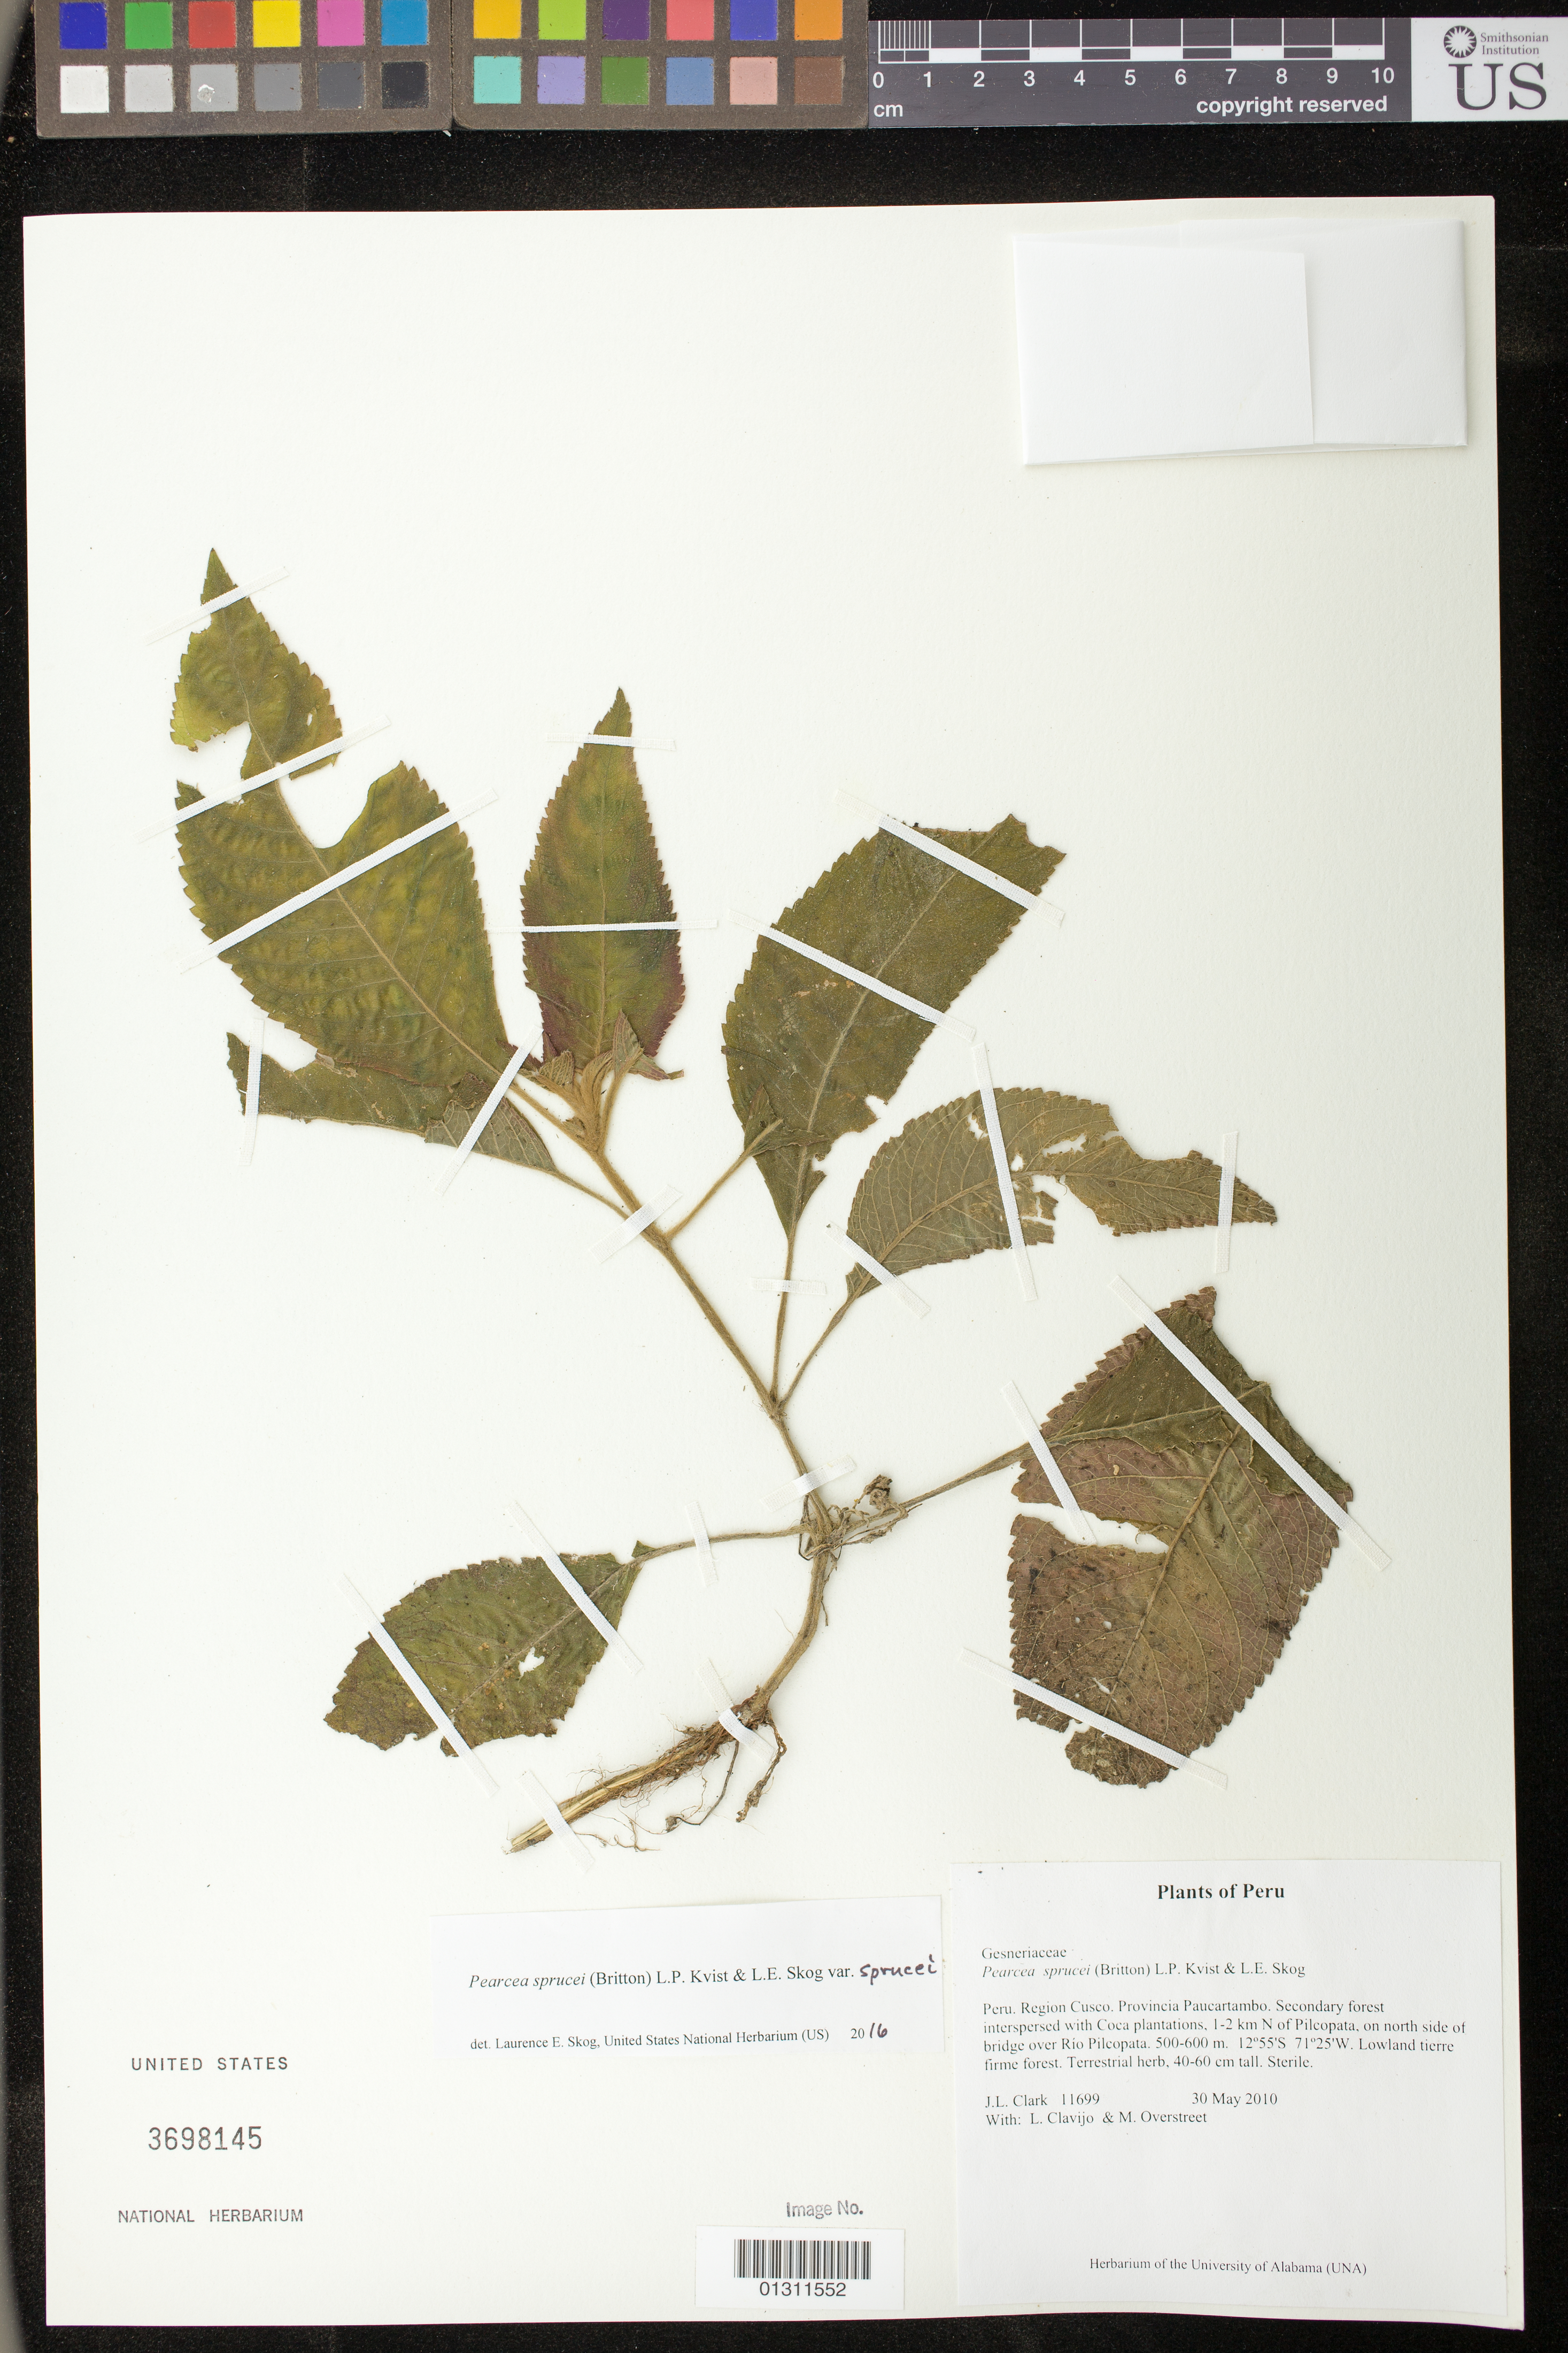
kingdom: Plantae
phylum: Tracheophyta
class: Magnoliopsida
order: Lamiales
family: Gesneriaceae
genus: Pearcea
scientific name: Pearcea sprucei var. sprucei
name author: (Britton ex Rusby) L.P. Kvist & L.E. Skog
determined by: Skog, Laurence E.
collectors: J. L. Clark, L. Clavijo & M. Overstreet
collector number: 11699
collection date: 2010-05-30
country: Peru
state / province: Cusco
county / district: Paucartambo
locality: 1-2 km N of Pilcopata, on N side of bridge over Rio Pilcopata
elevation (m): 500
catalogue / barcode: US 3698145